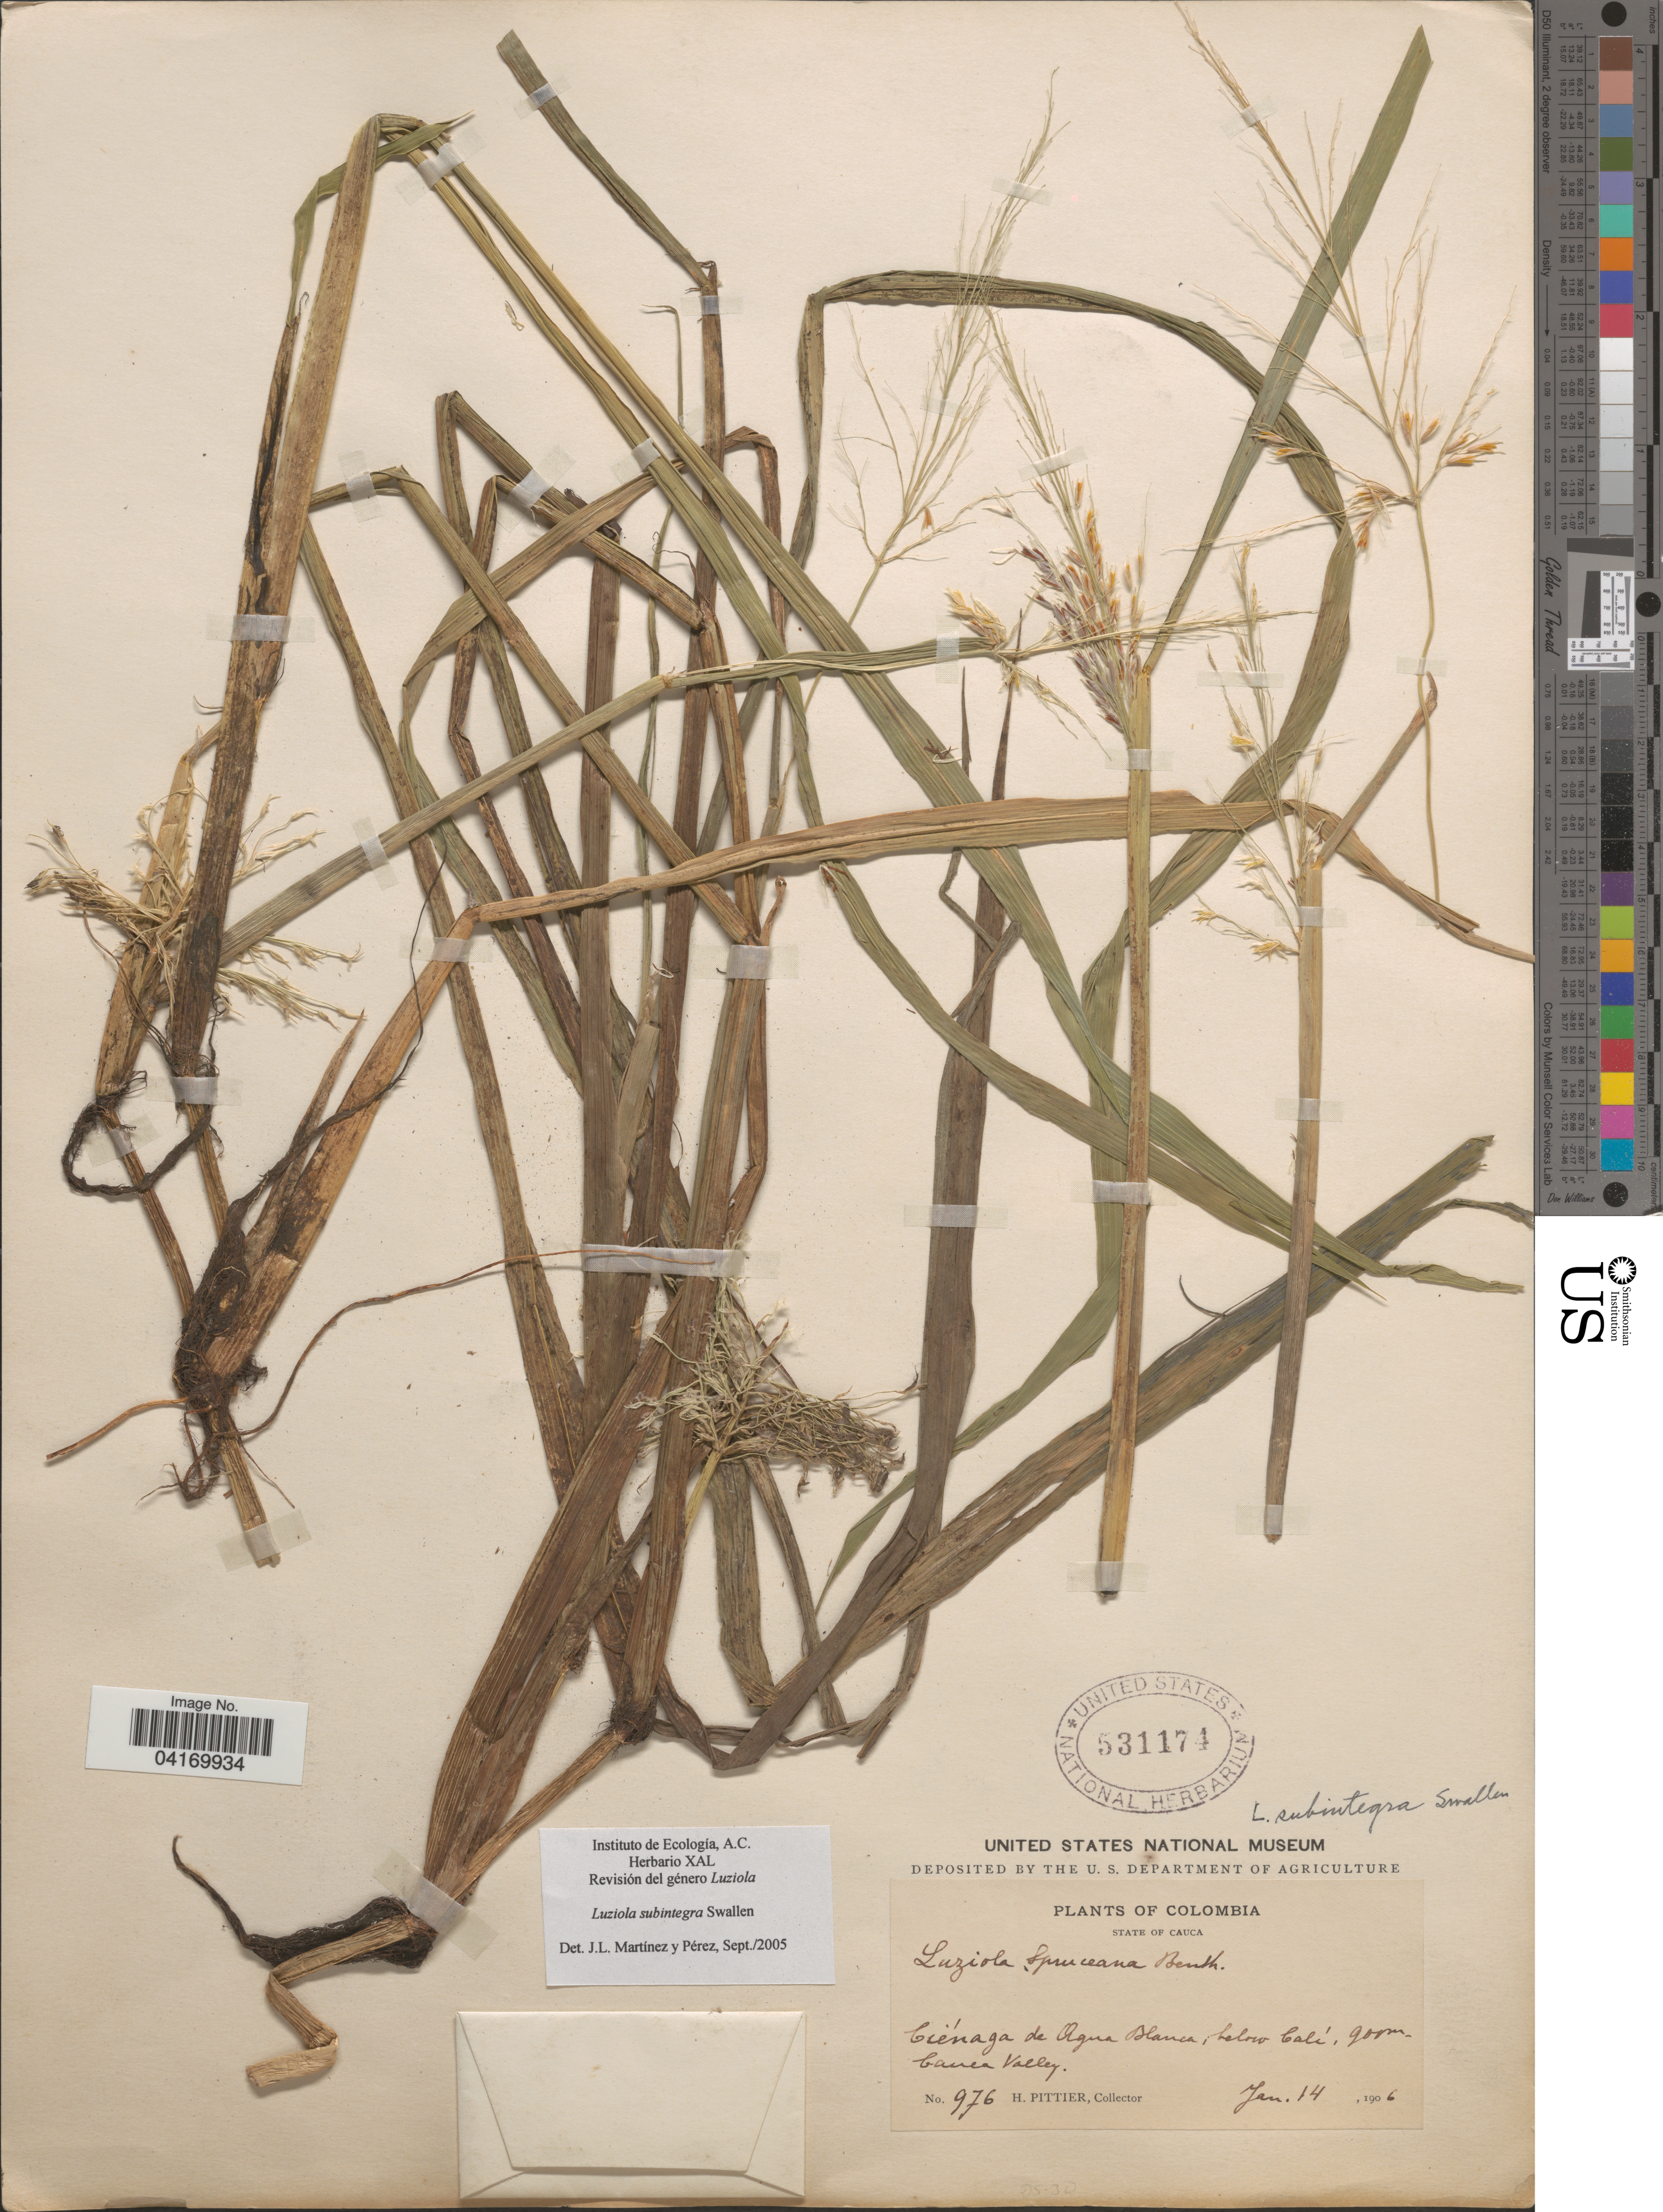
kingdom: Plantae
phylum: Tracheophyta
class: Liliopsida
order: Poales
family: Poaceae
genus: Luziola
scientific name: Luziola subintegra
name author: Swallen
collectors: H. F. Pittier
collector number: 976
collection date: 1906-01-14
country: Colombia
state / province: Cauca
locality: Ciénaga de Agua Blanca, below Calí, Cauca Valley.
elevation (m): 900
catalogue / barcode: US 531174